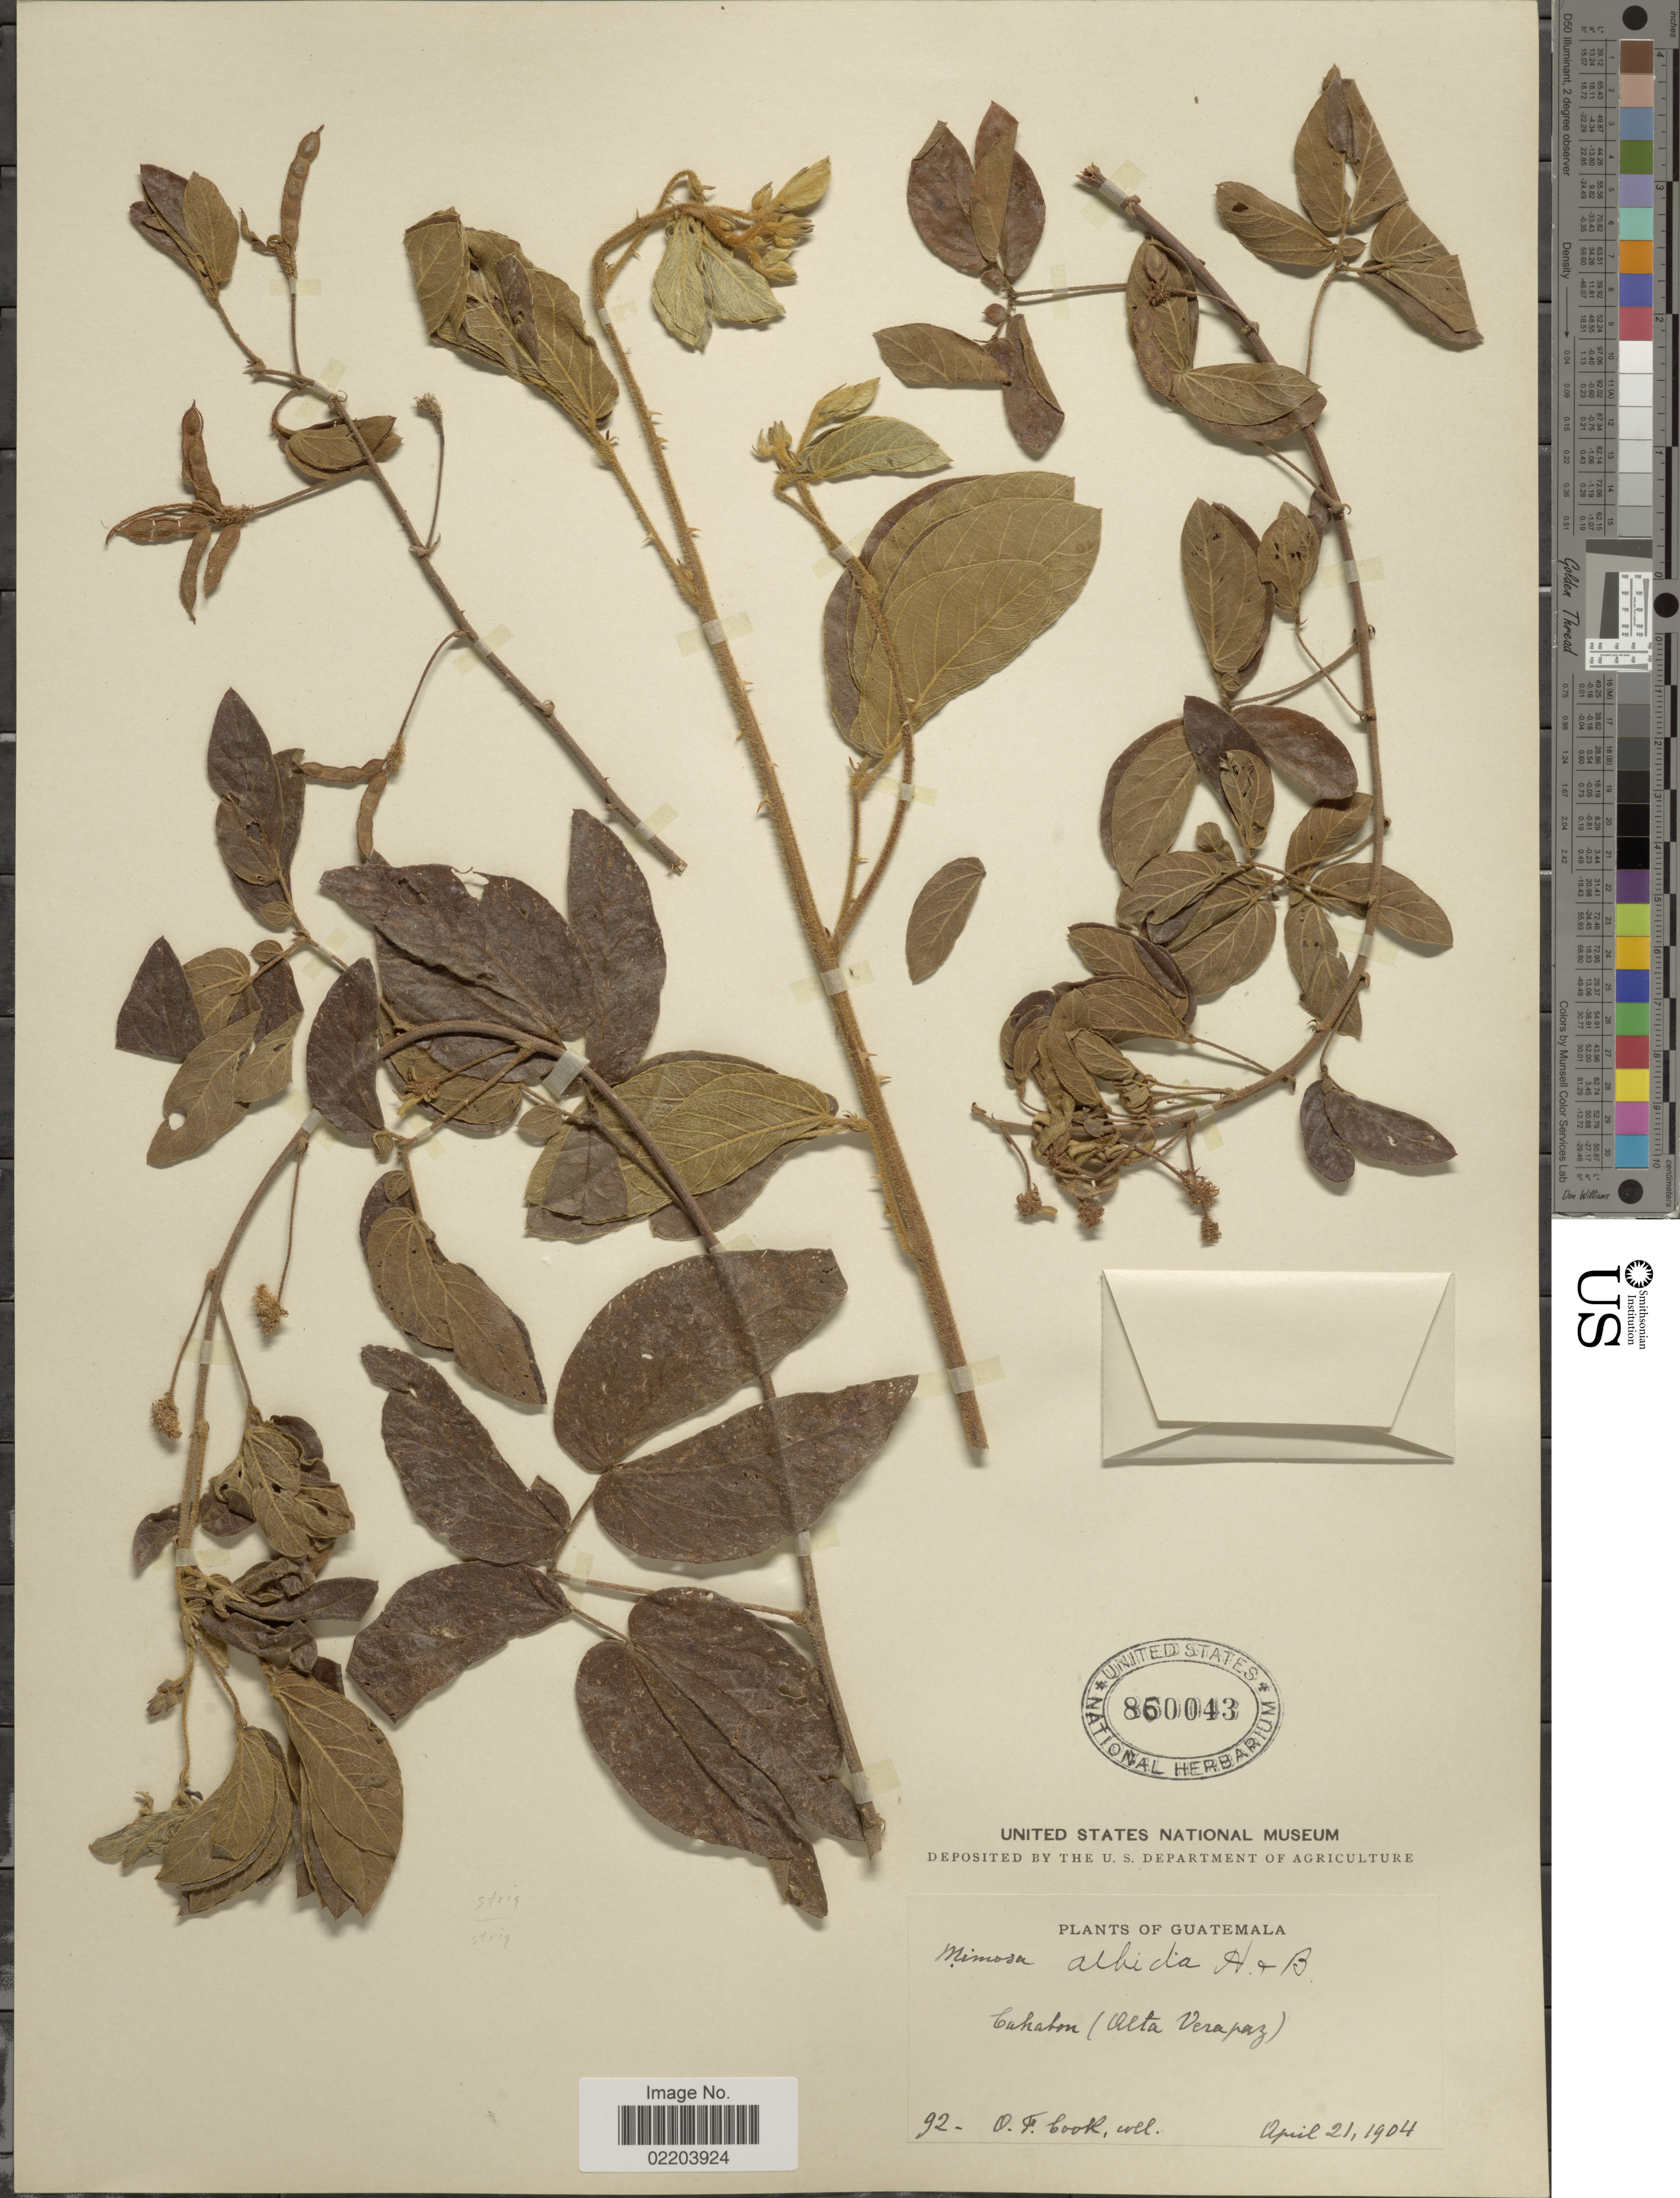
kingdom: Plantae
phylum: Tracheophyta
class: Magnoliopsida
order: Fabales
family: Fabaceae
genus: Mimosa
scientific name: Mimosa albida var. strigosa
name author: (Willd.) B.L. Rob.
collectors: O. F. Cook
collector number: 92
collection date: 1904-04-21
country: Guatemala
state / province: Alta Verapaz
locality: Cahaton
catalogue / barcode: US 860043